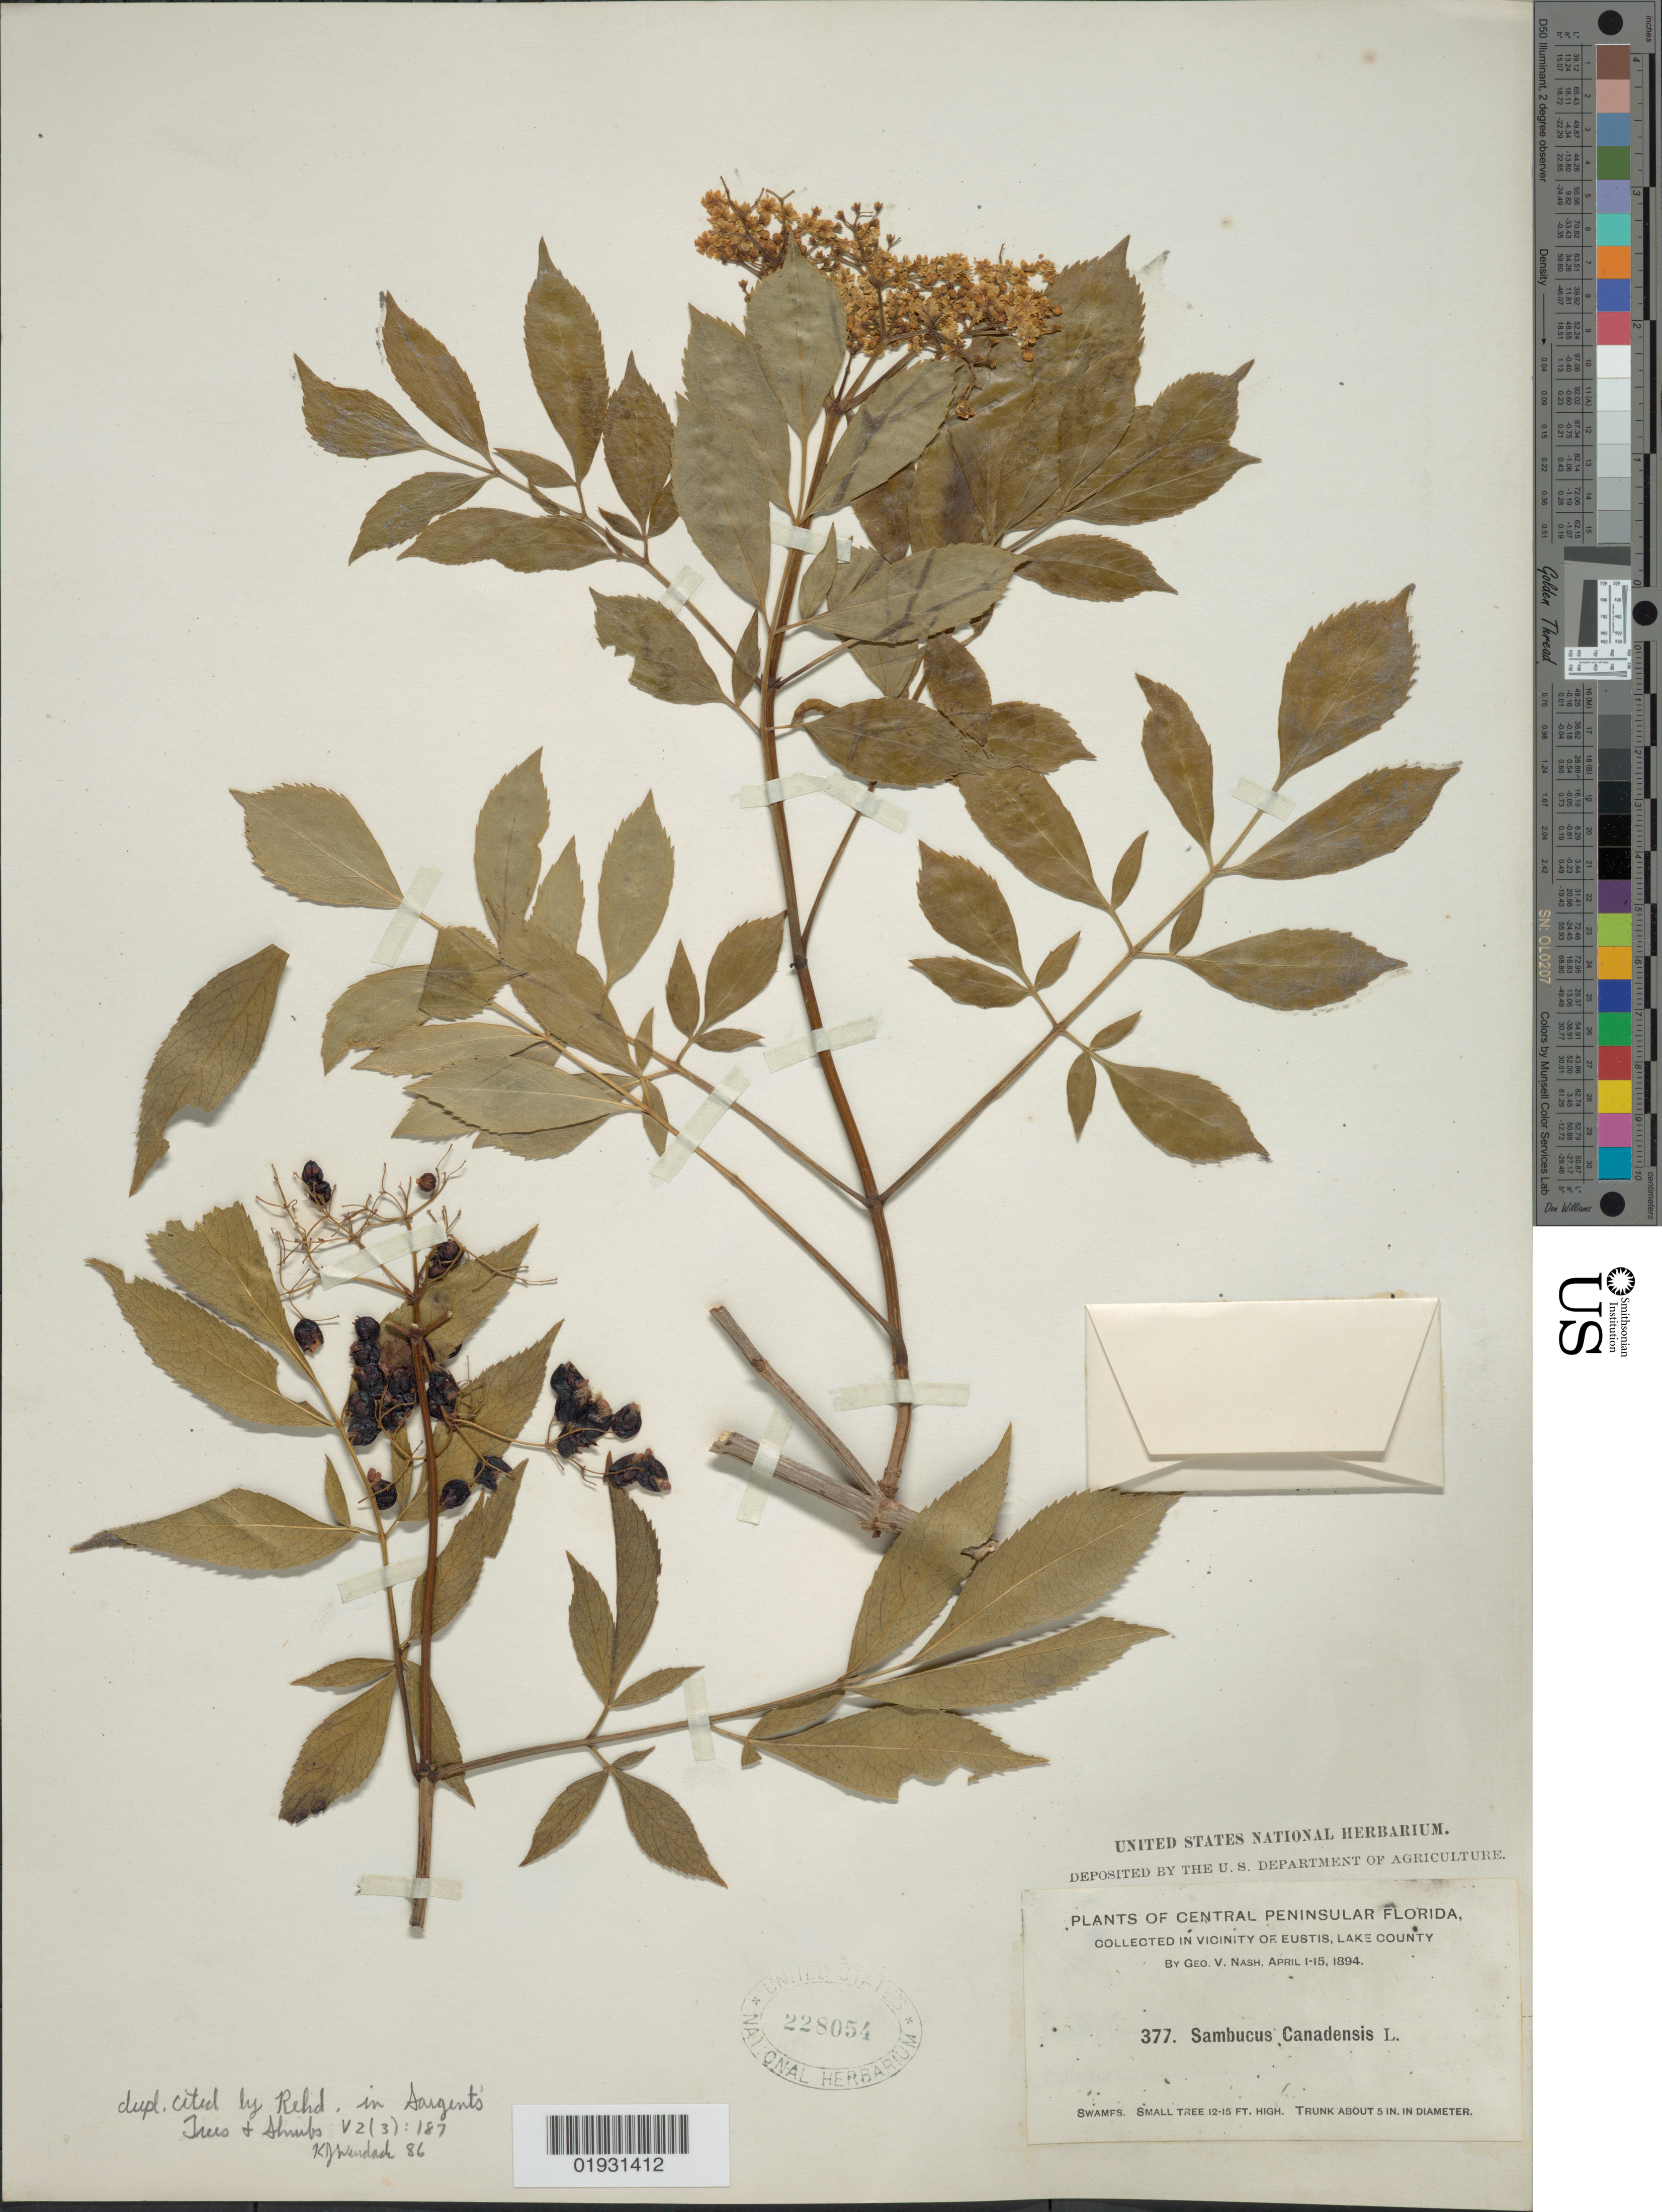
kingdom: Plantae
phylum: Tracheophyta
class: Magnoliopsida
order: Dipsacales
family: Viburnaceae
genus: Sambucus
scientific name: Sambucus simpsonii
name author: Rehder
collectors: G. V. Nash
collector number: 377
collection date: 1894-04-01/1894-04-15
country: United States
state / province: Florida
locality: Central Peninsular Florida. Vicinity of Eustis, Lake County.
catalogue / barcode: US 228054